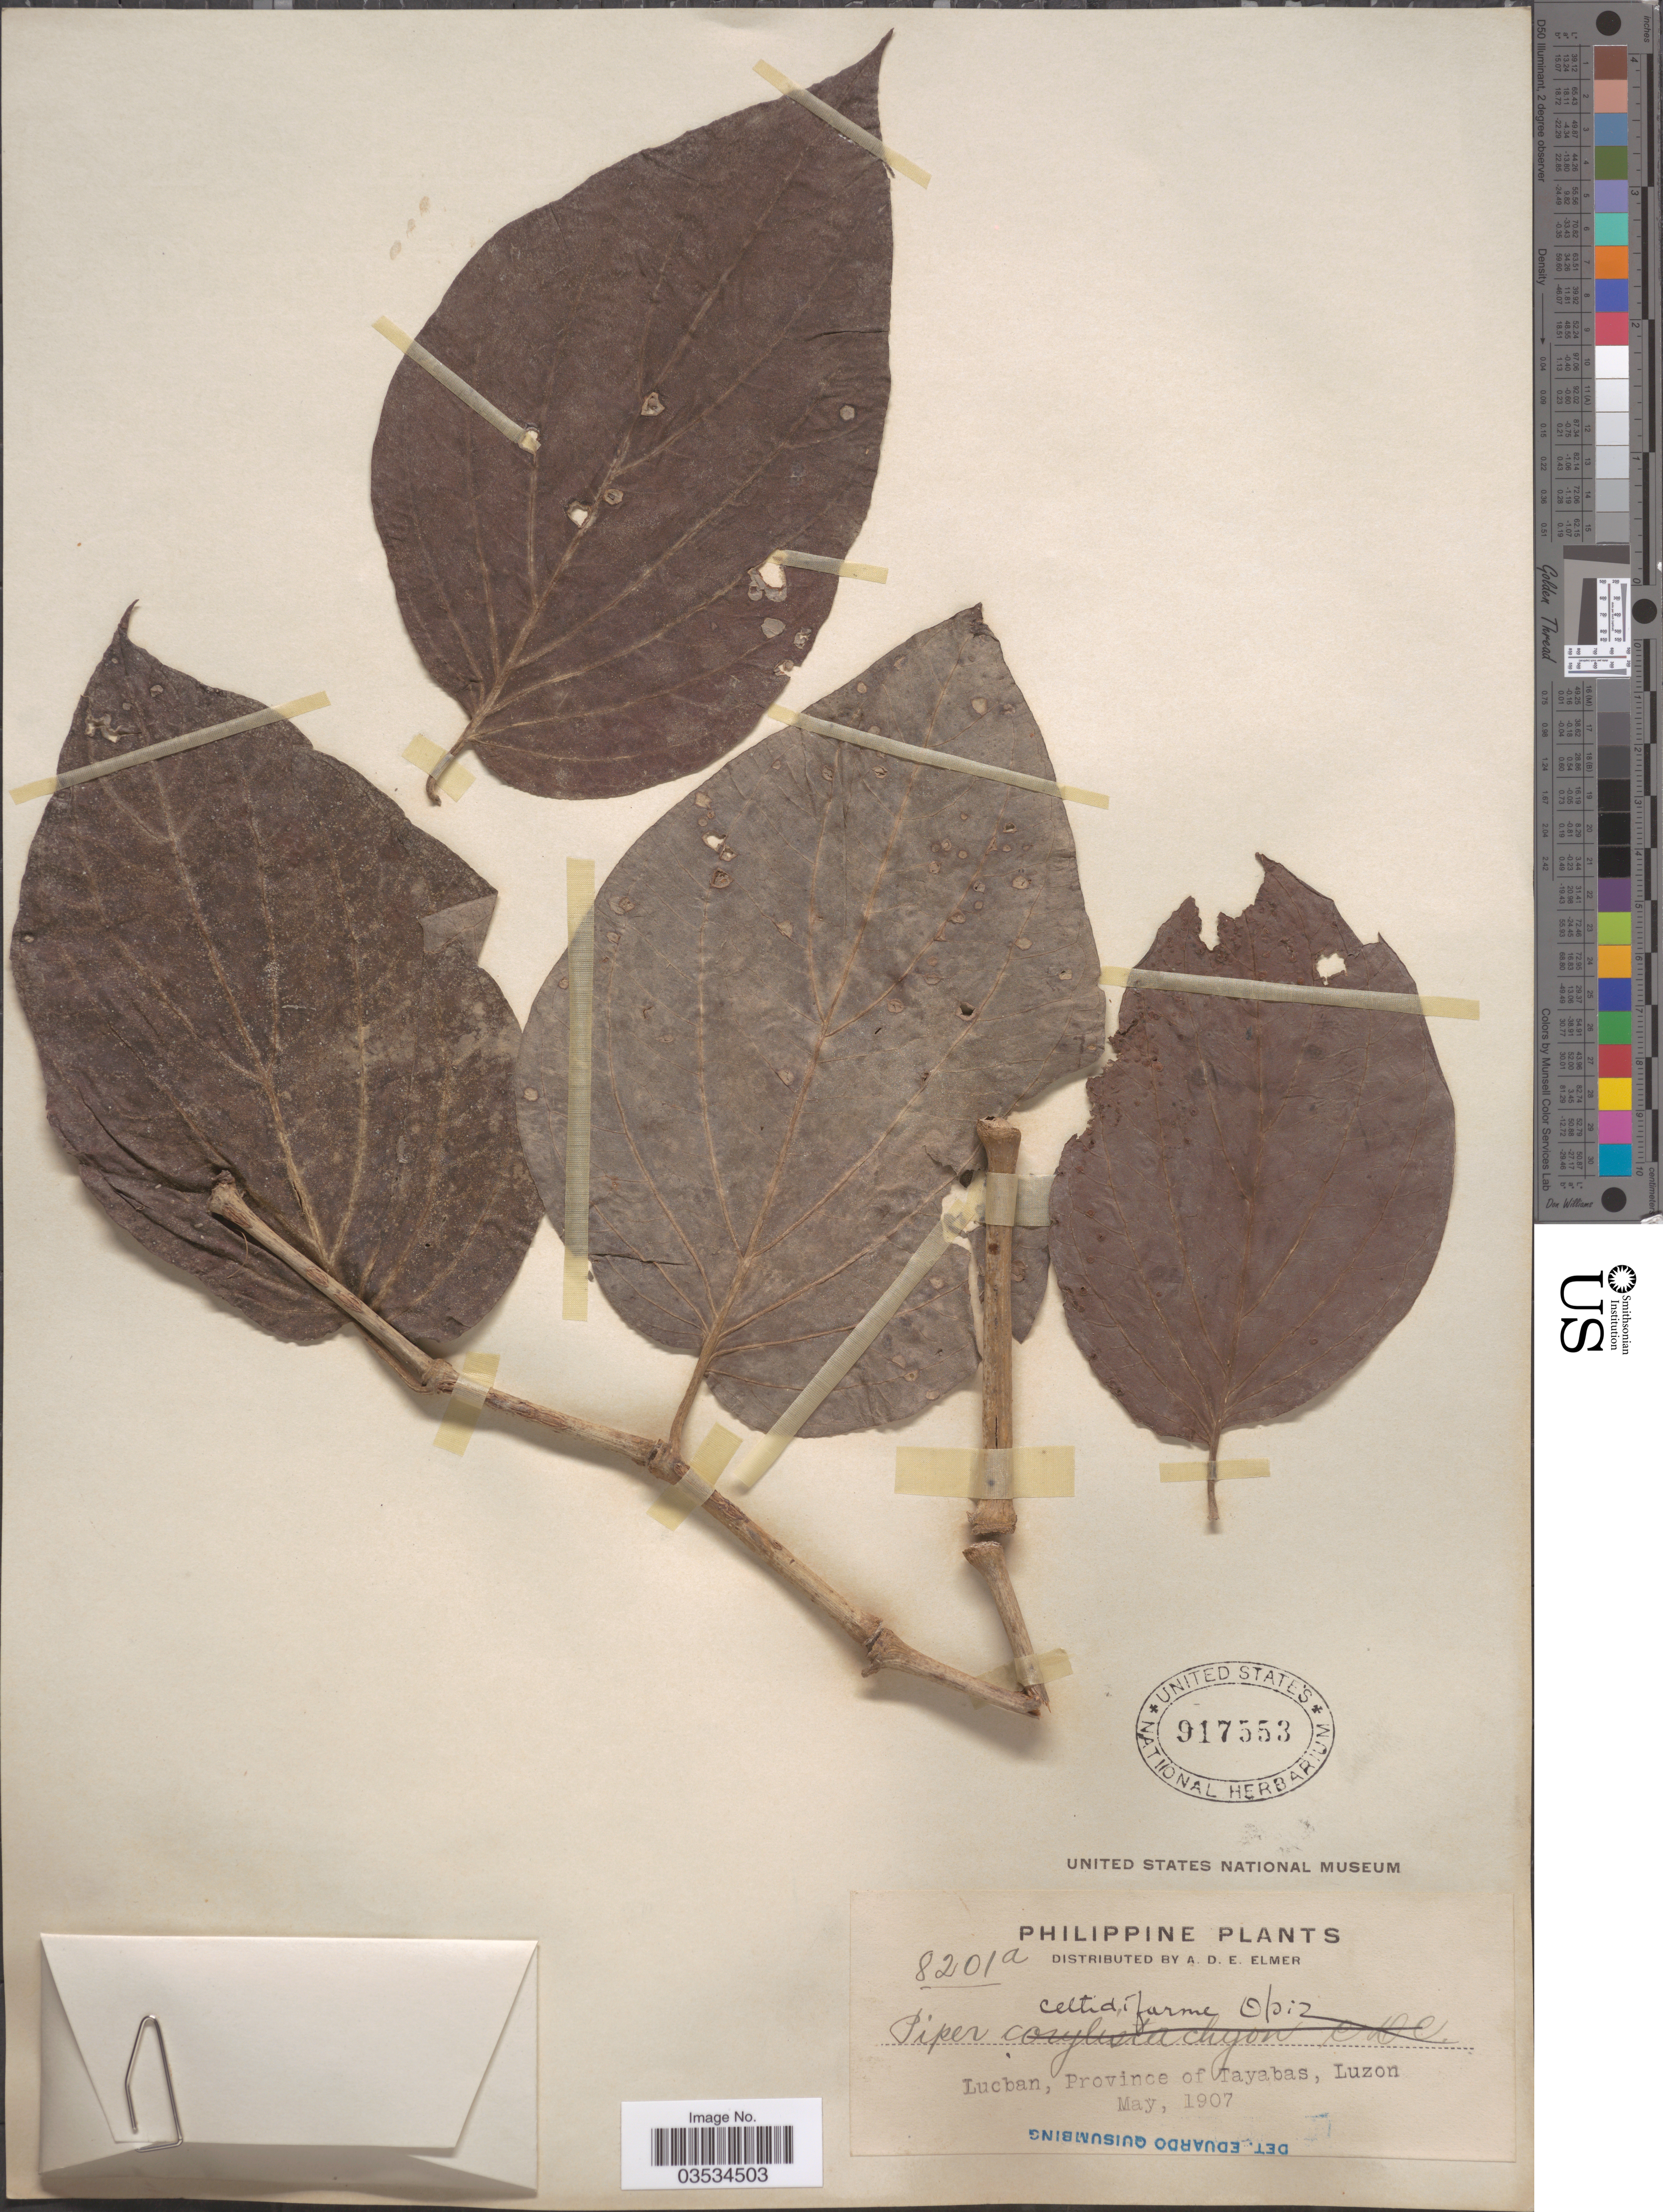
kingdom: Plantae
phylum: Tracheophyta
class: Magnoliopsida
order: Piperales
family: Piperaceae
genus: Piper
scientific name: Piper celtidiforme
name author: Opiz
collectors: A. D. E. Elmer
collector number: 8201a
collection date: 1907-05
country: Philippines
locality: Lucban, Province of Tayabas, Luzon.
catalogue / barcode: US 917553